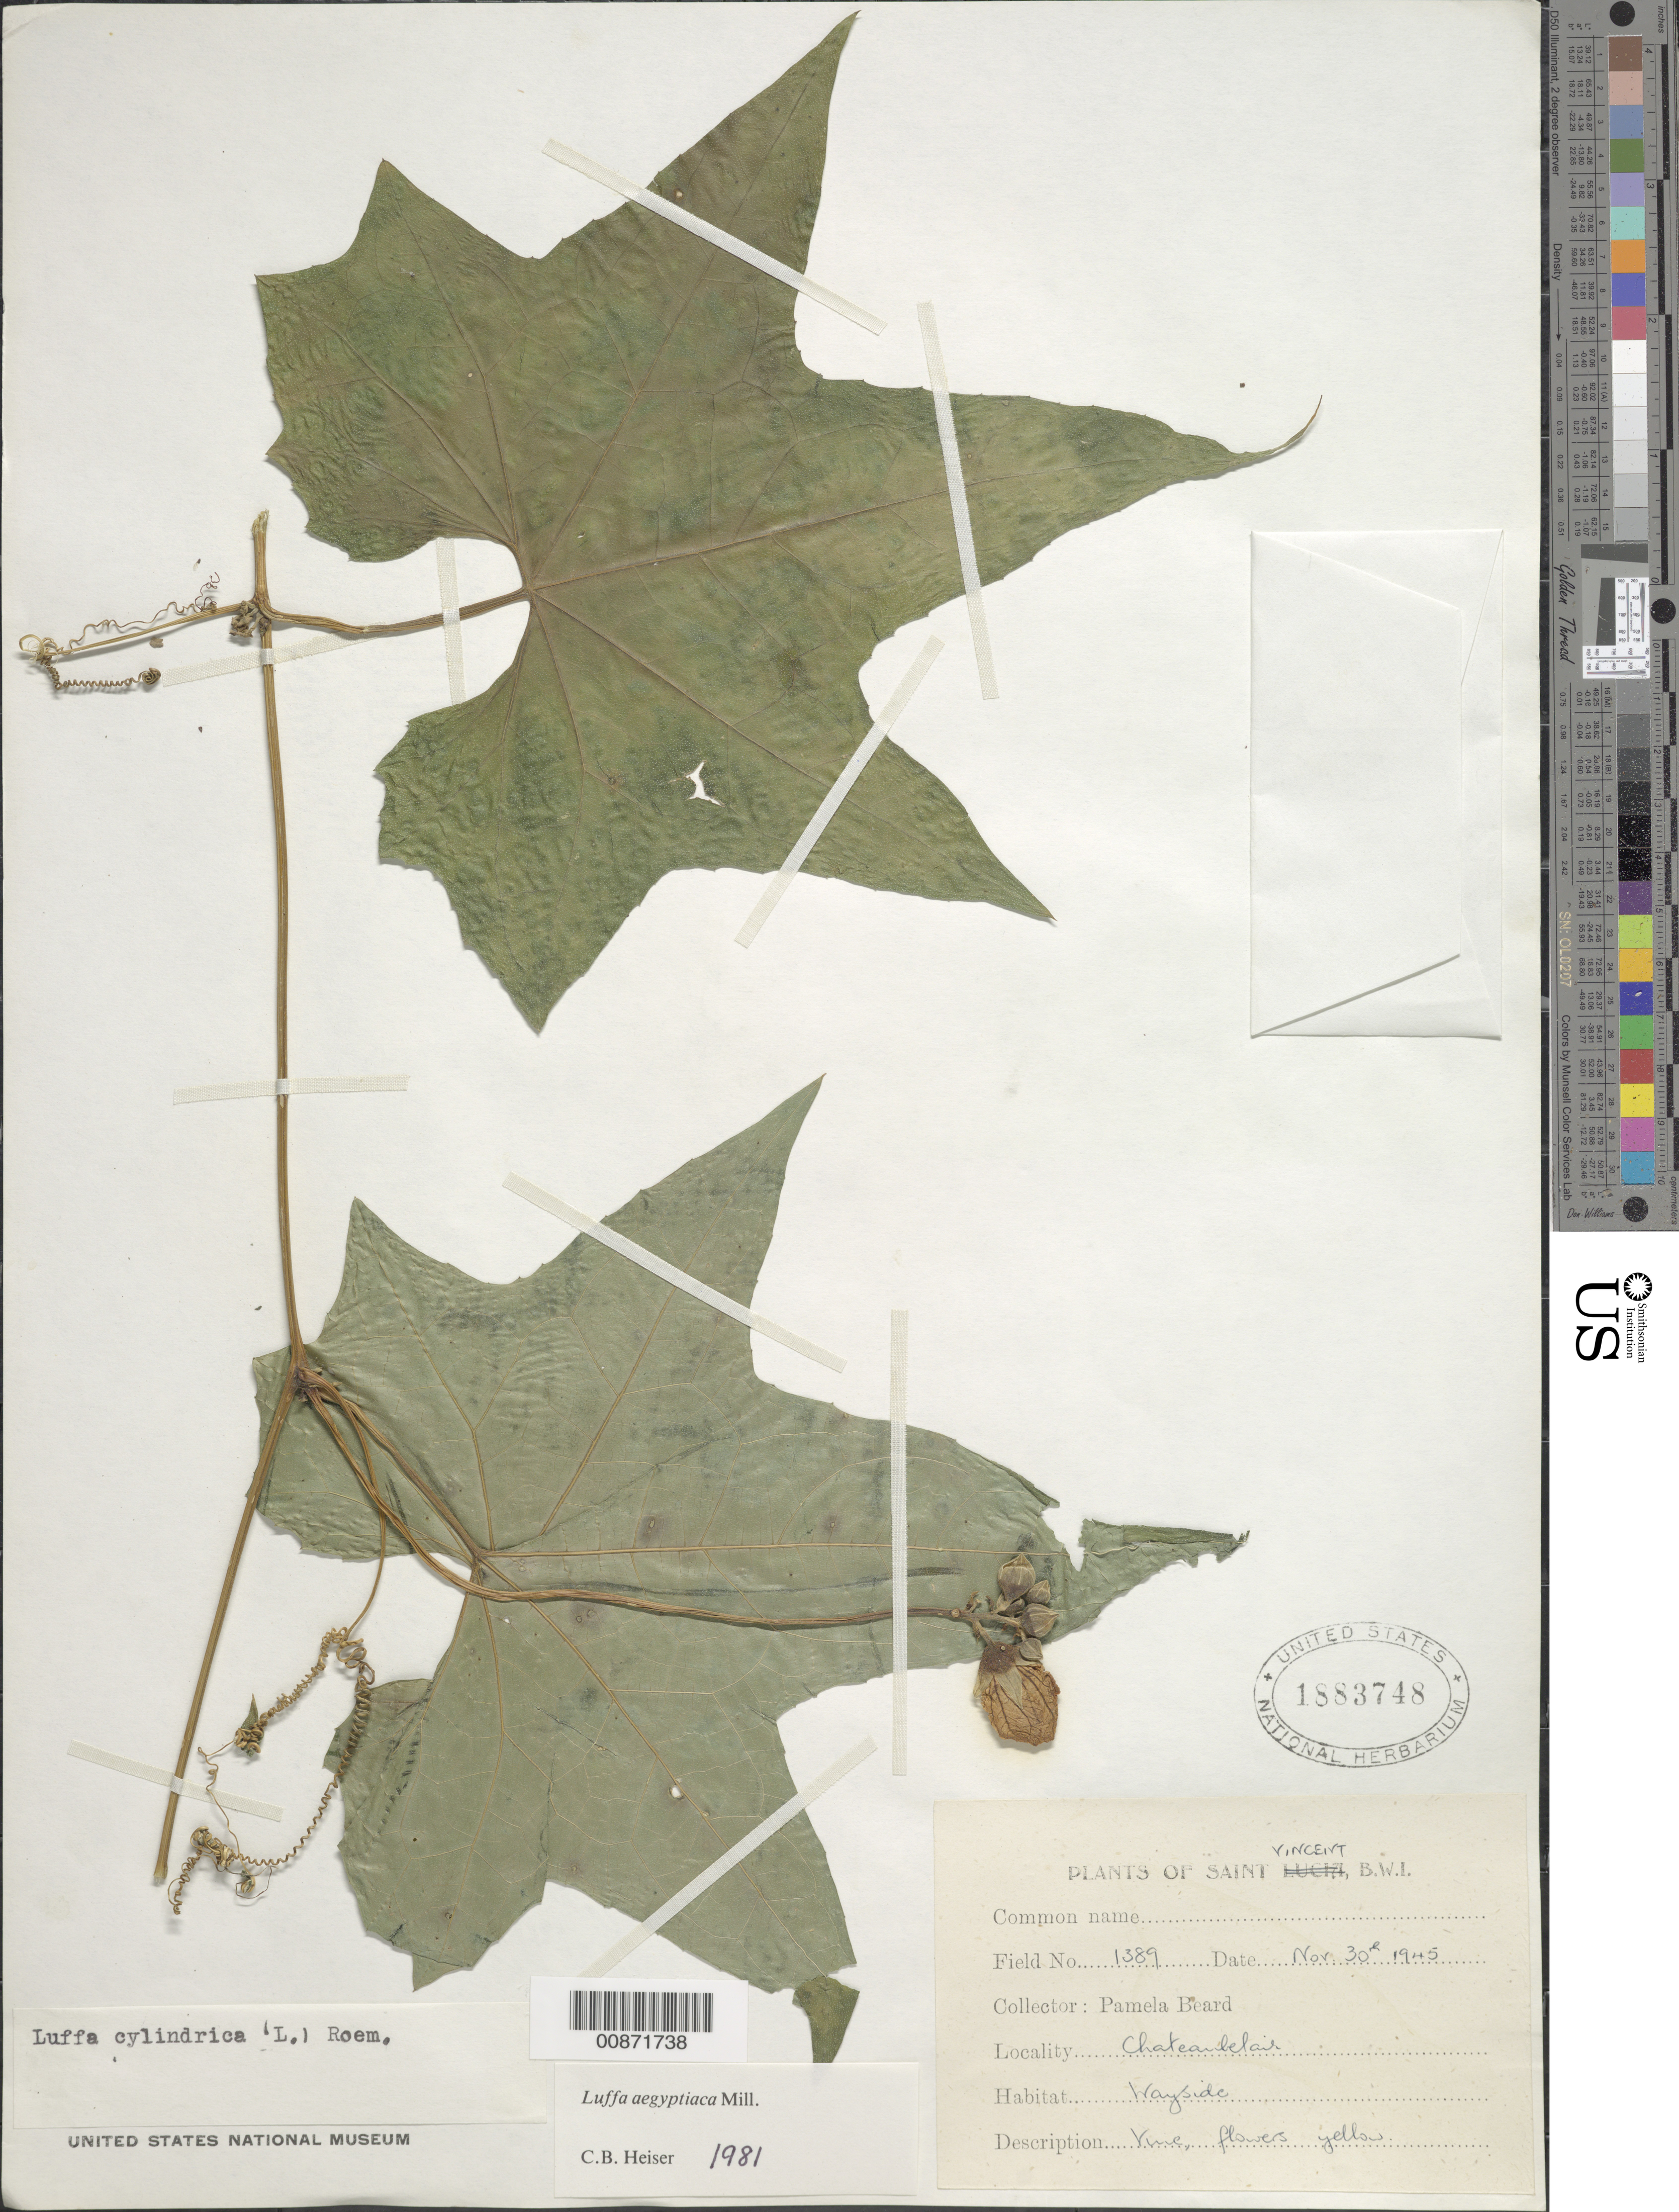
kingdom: Plantae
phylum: Tracheophyta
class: Magnoliopsida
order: Cucurbitales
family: Cucurbitaceae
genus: Luffa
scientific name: Luffa aegyptiaca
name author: Mill.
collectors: P. Beard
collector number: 1389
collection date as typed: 30 Nov 1945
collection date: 1945-11-30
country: St. Vincent - Grenadines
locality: Chateaubeliar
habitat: Wayside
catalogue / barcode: US 1883748